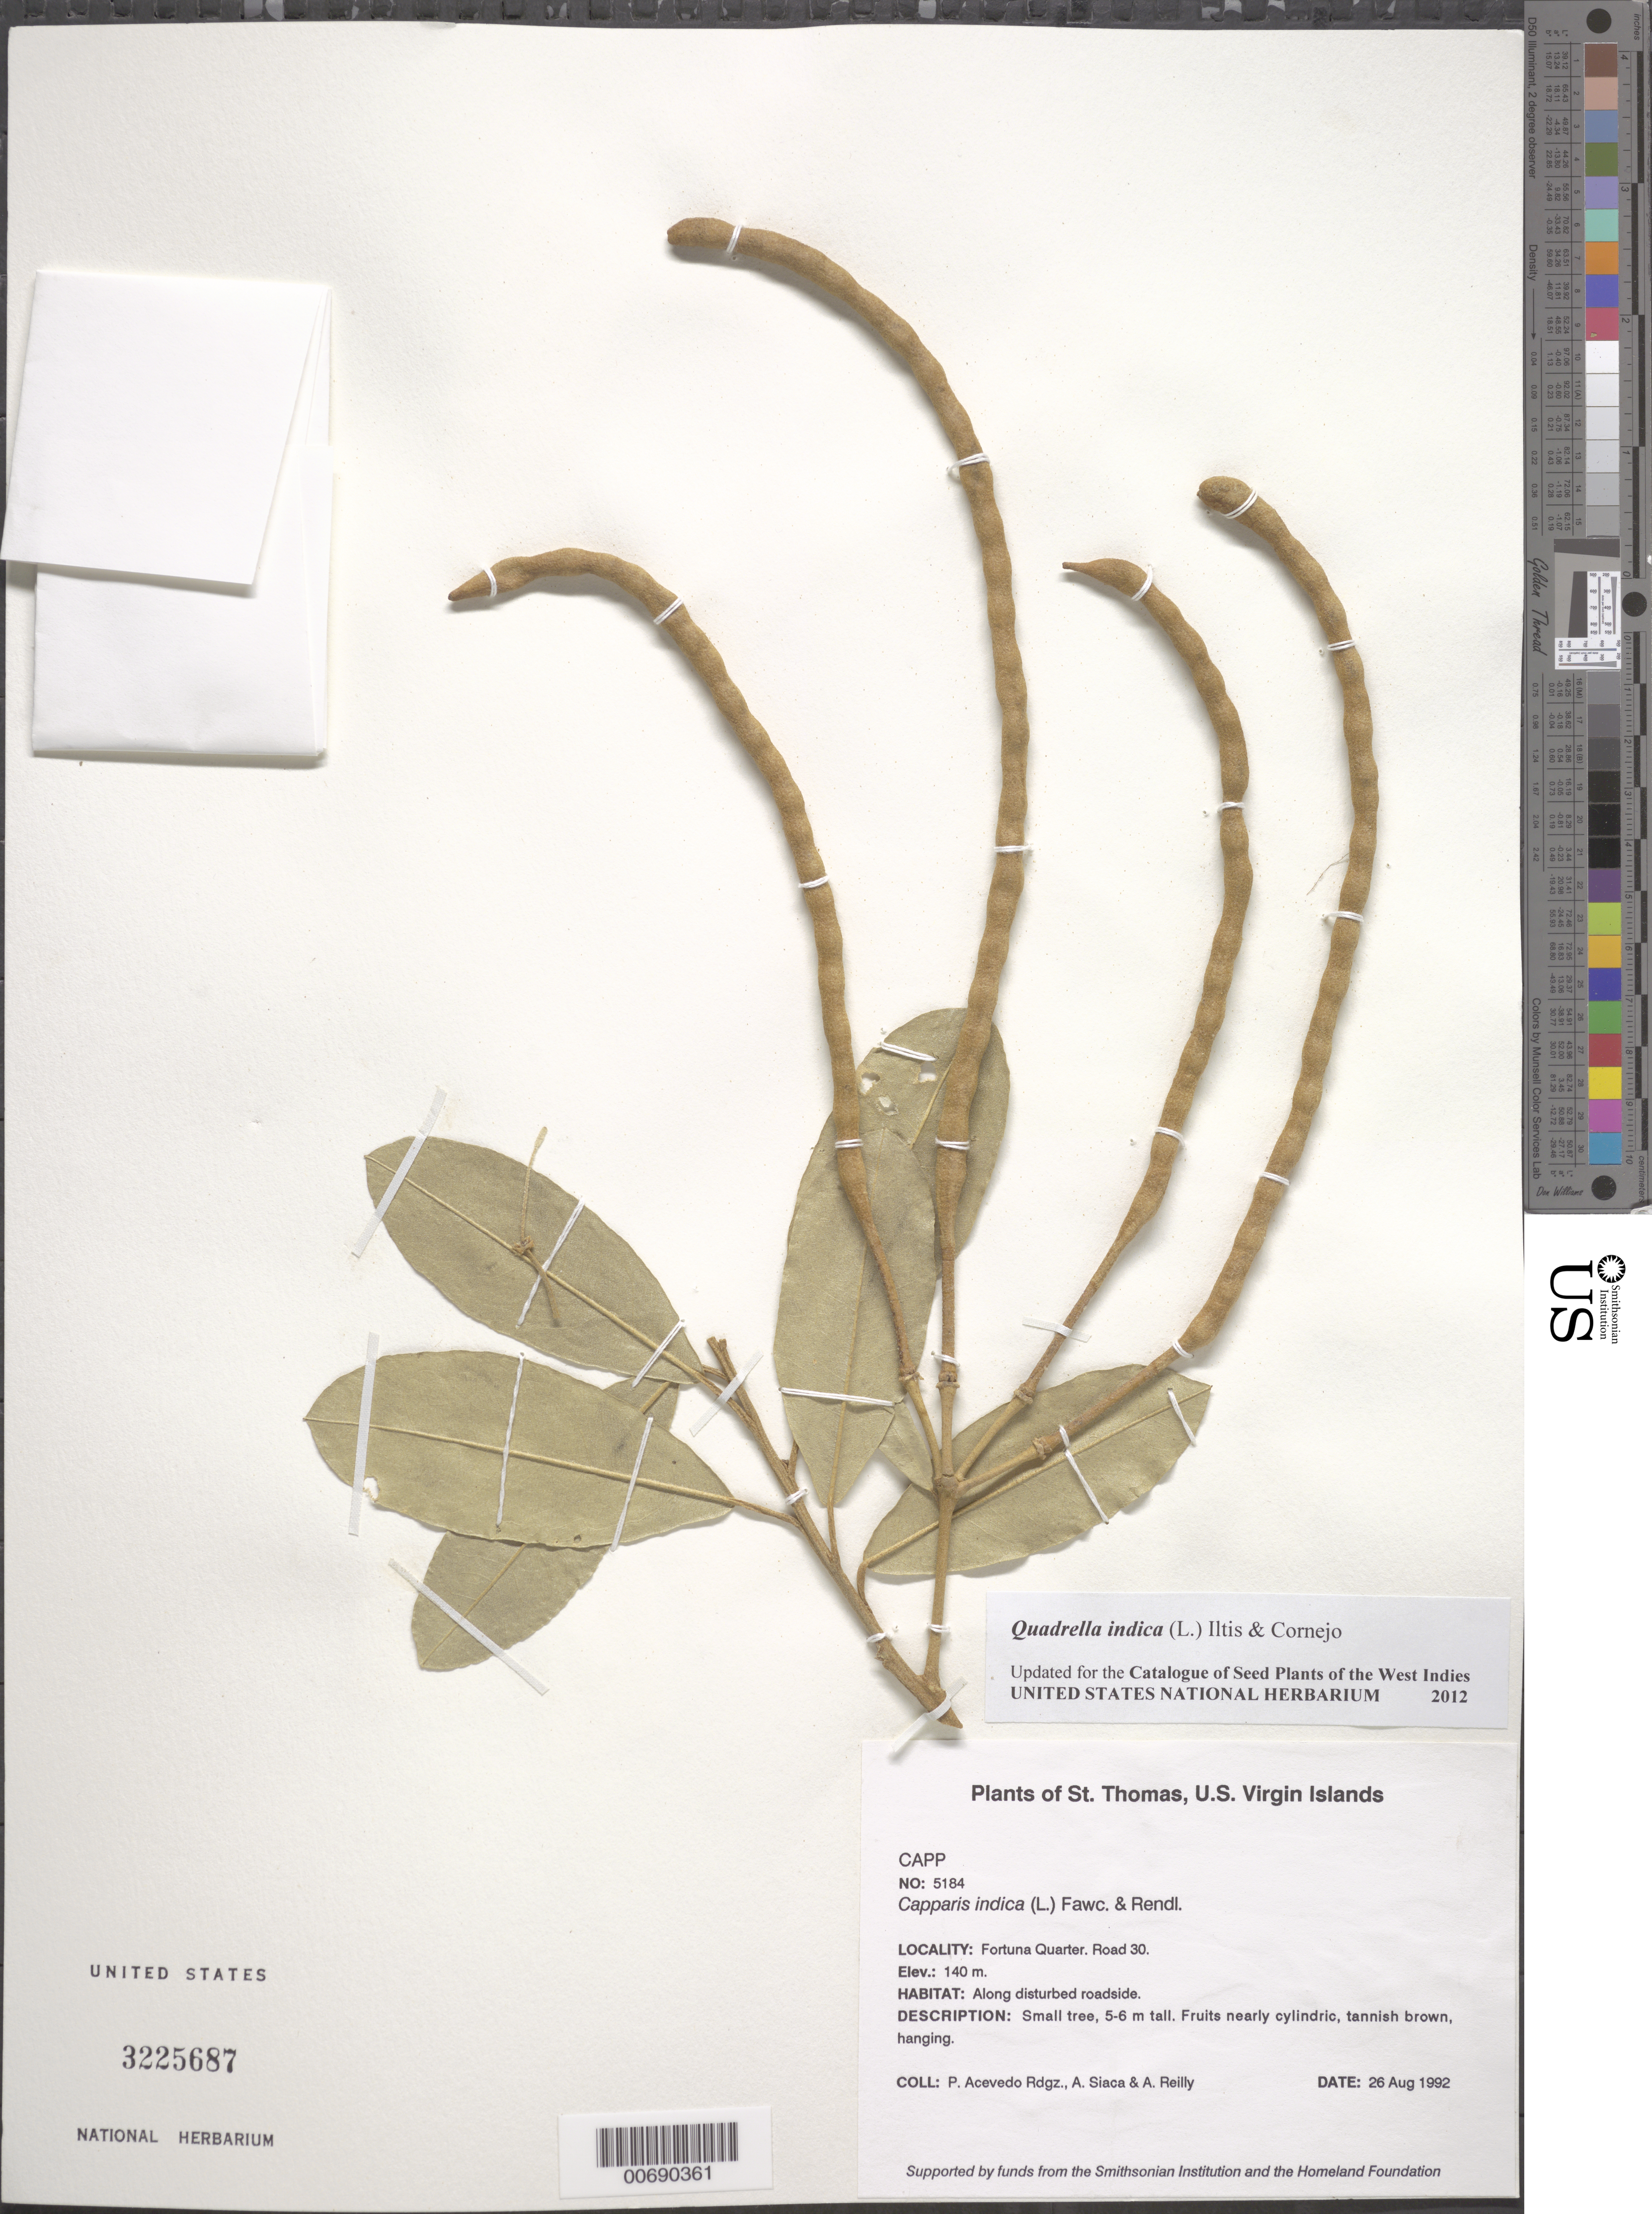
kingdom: Plantae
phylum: Tracheophyta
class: Magnoliopsida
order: Brassicales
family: Capparaceae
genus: Quadrella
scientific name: Quadrella indica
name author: (L.) Iltis & Cornejo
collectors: P. Acevedo-Rodr., A. Siaca & A. Reilly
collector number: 5184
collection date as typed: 26 Aug 1992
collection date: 1992-08-26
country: U.S. Virgin Islands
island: St. Thomas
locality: Fortuna Quarter. Road 30.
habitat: Along disturbed roadside.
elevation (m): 140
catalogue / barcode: US 3225687